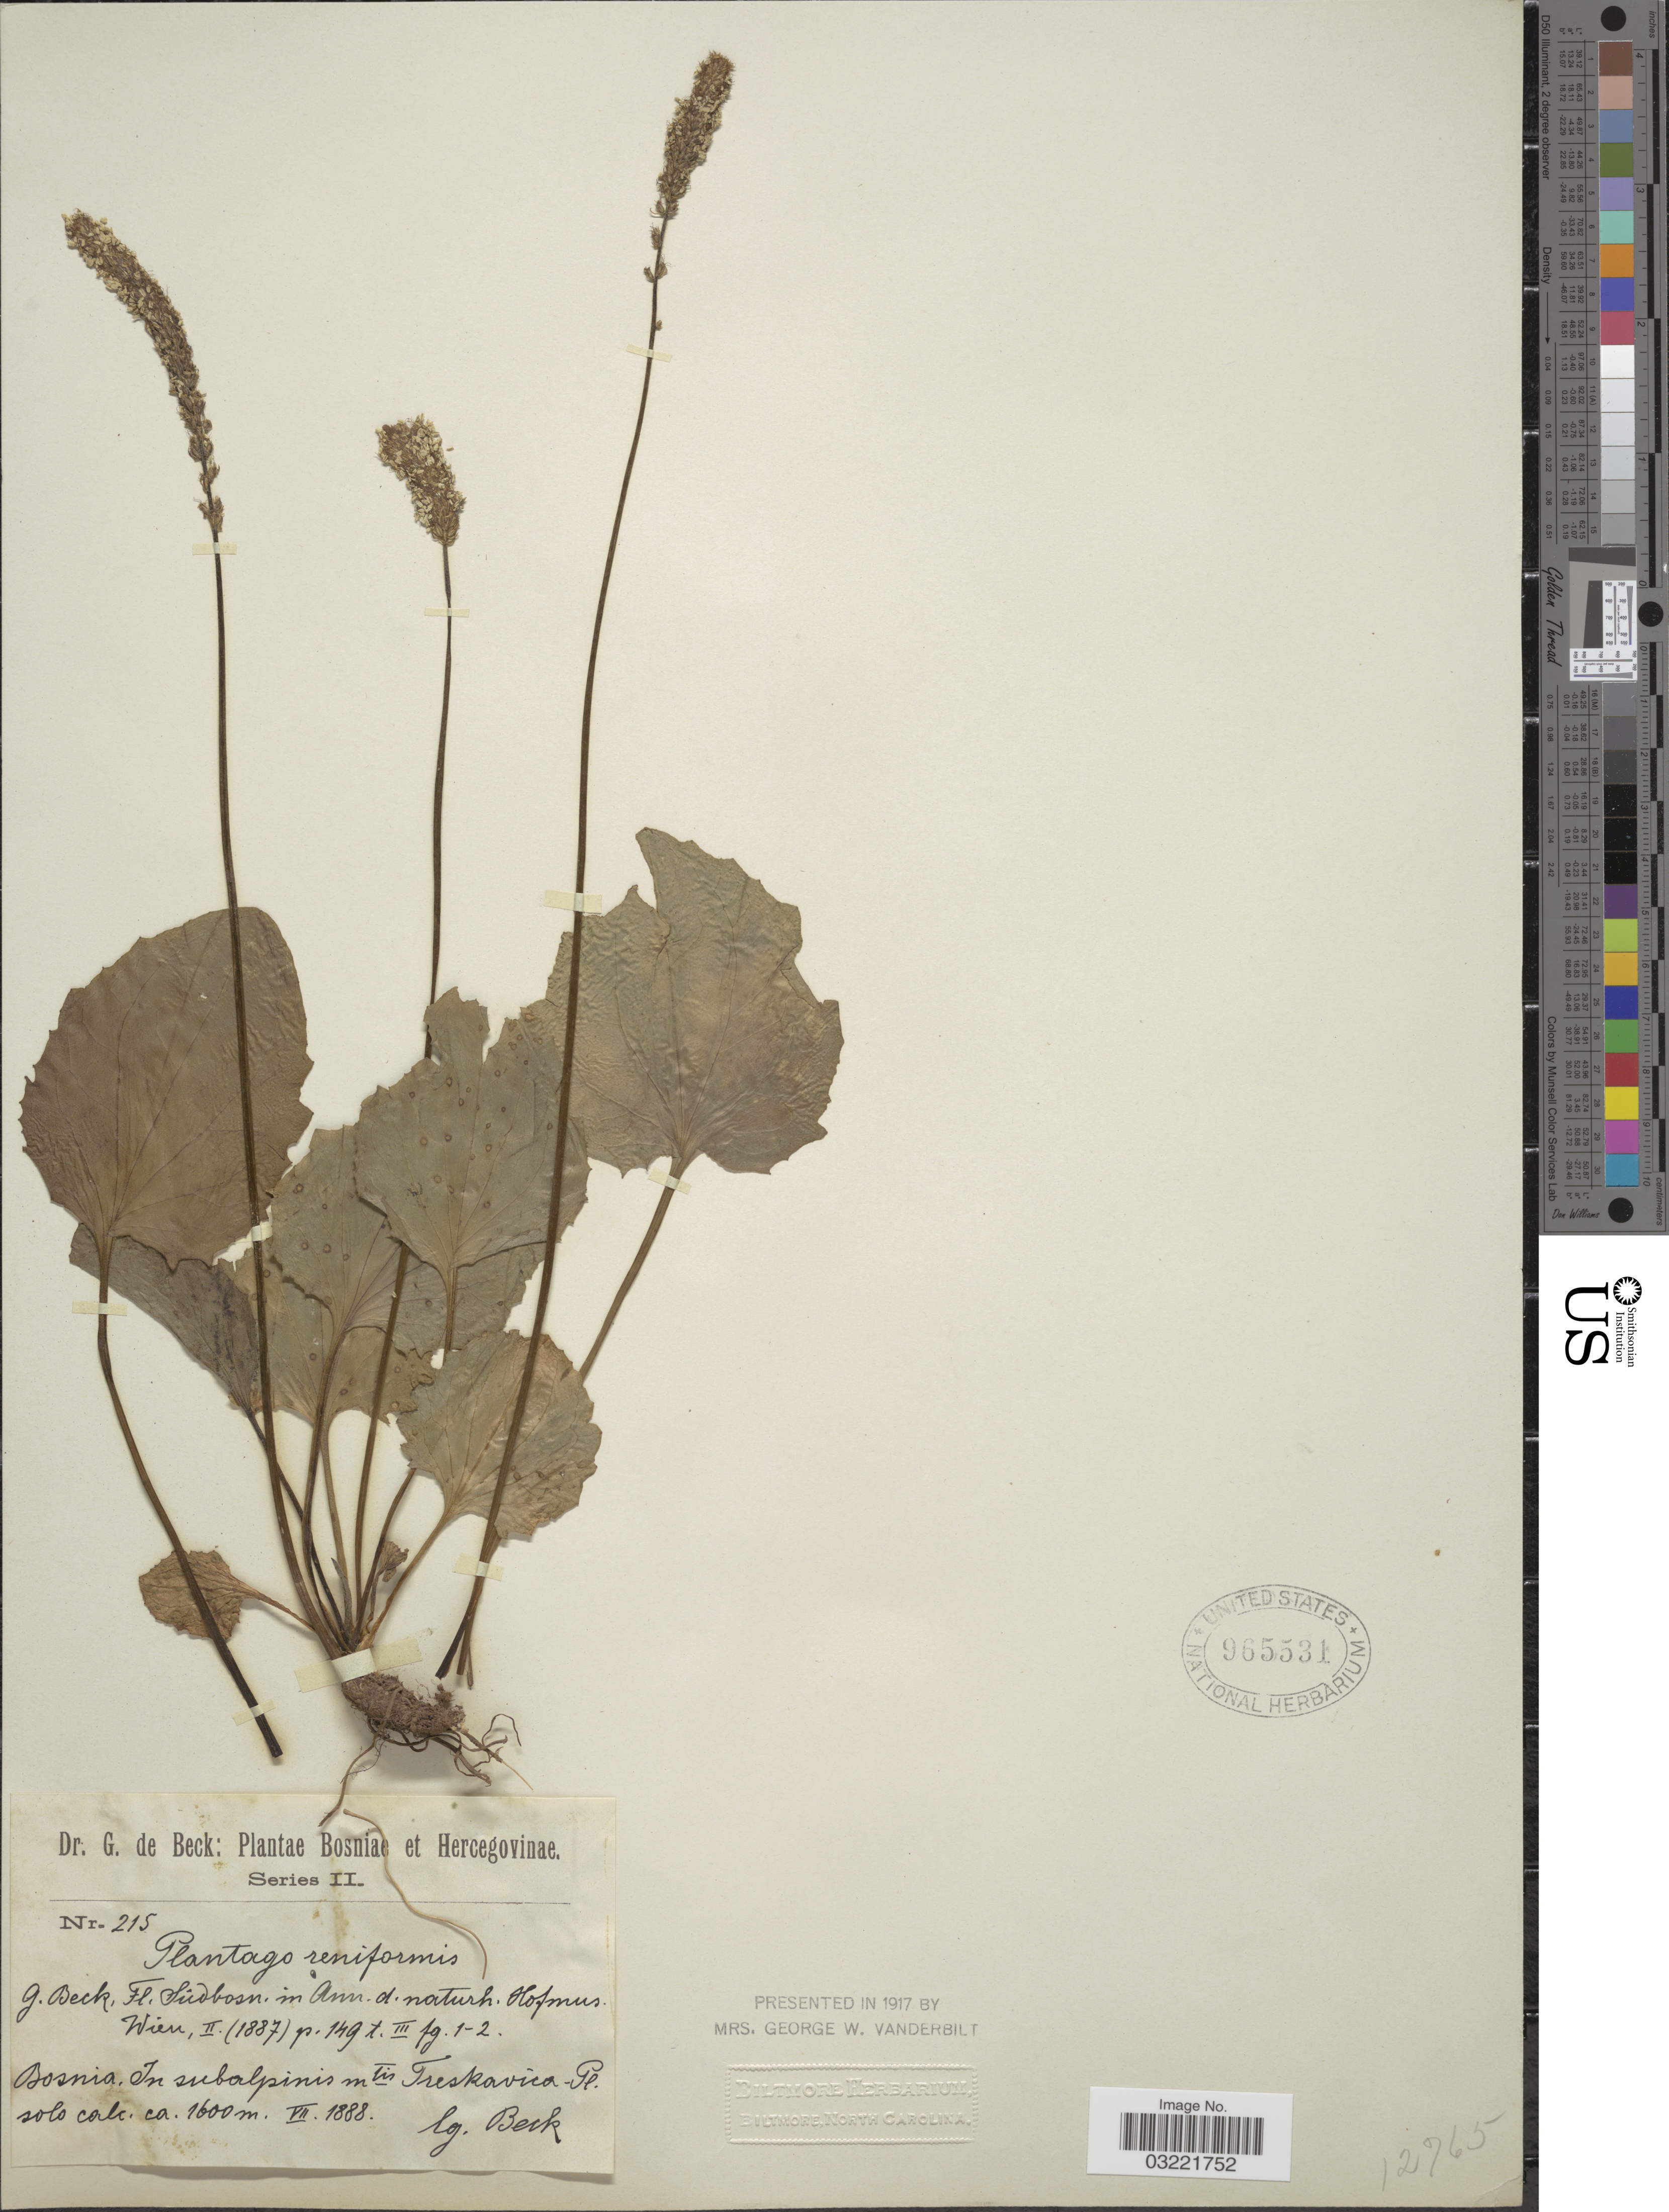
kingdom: Plantae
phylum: Tracheophyta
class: Magnoliopsida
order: Lamiales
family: Plantaginaceae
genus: Plantago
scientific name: Plantago reniformis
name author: Beck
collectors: G. de Beck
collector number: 215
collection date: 1888-07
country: Bosnia and Herzegovina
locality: Bosniae et Hercegovinae. Bosnia. In subalpinis mtis Treskavica-Gl [interpreted].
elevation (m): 1600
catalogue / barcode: US 965531